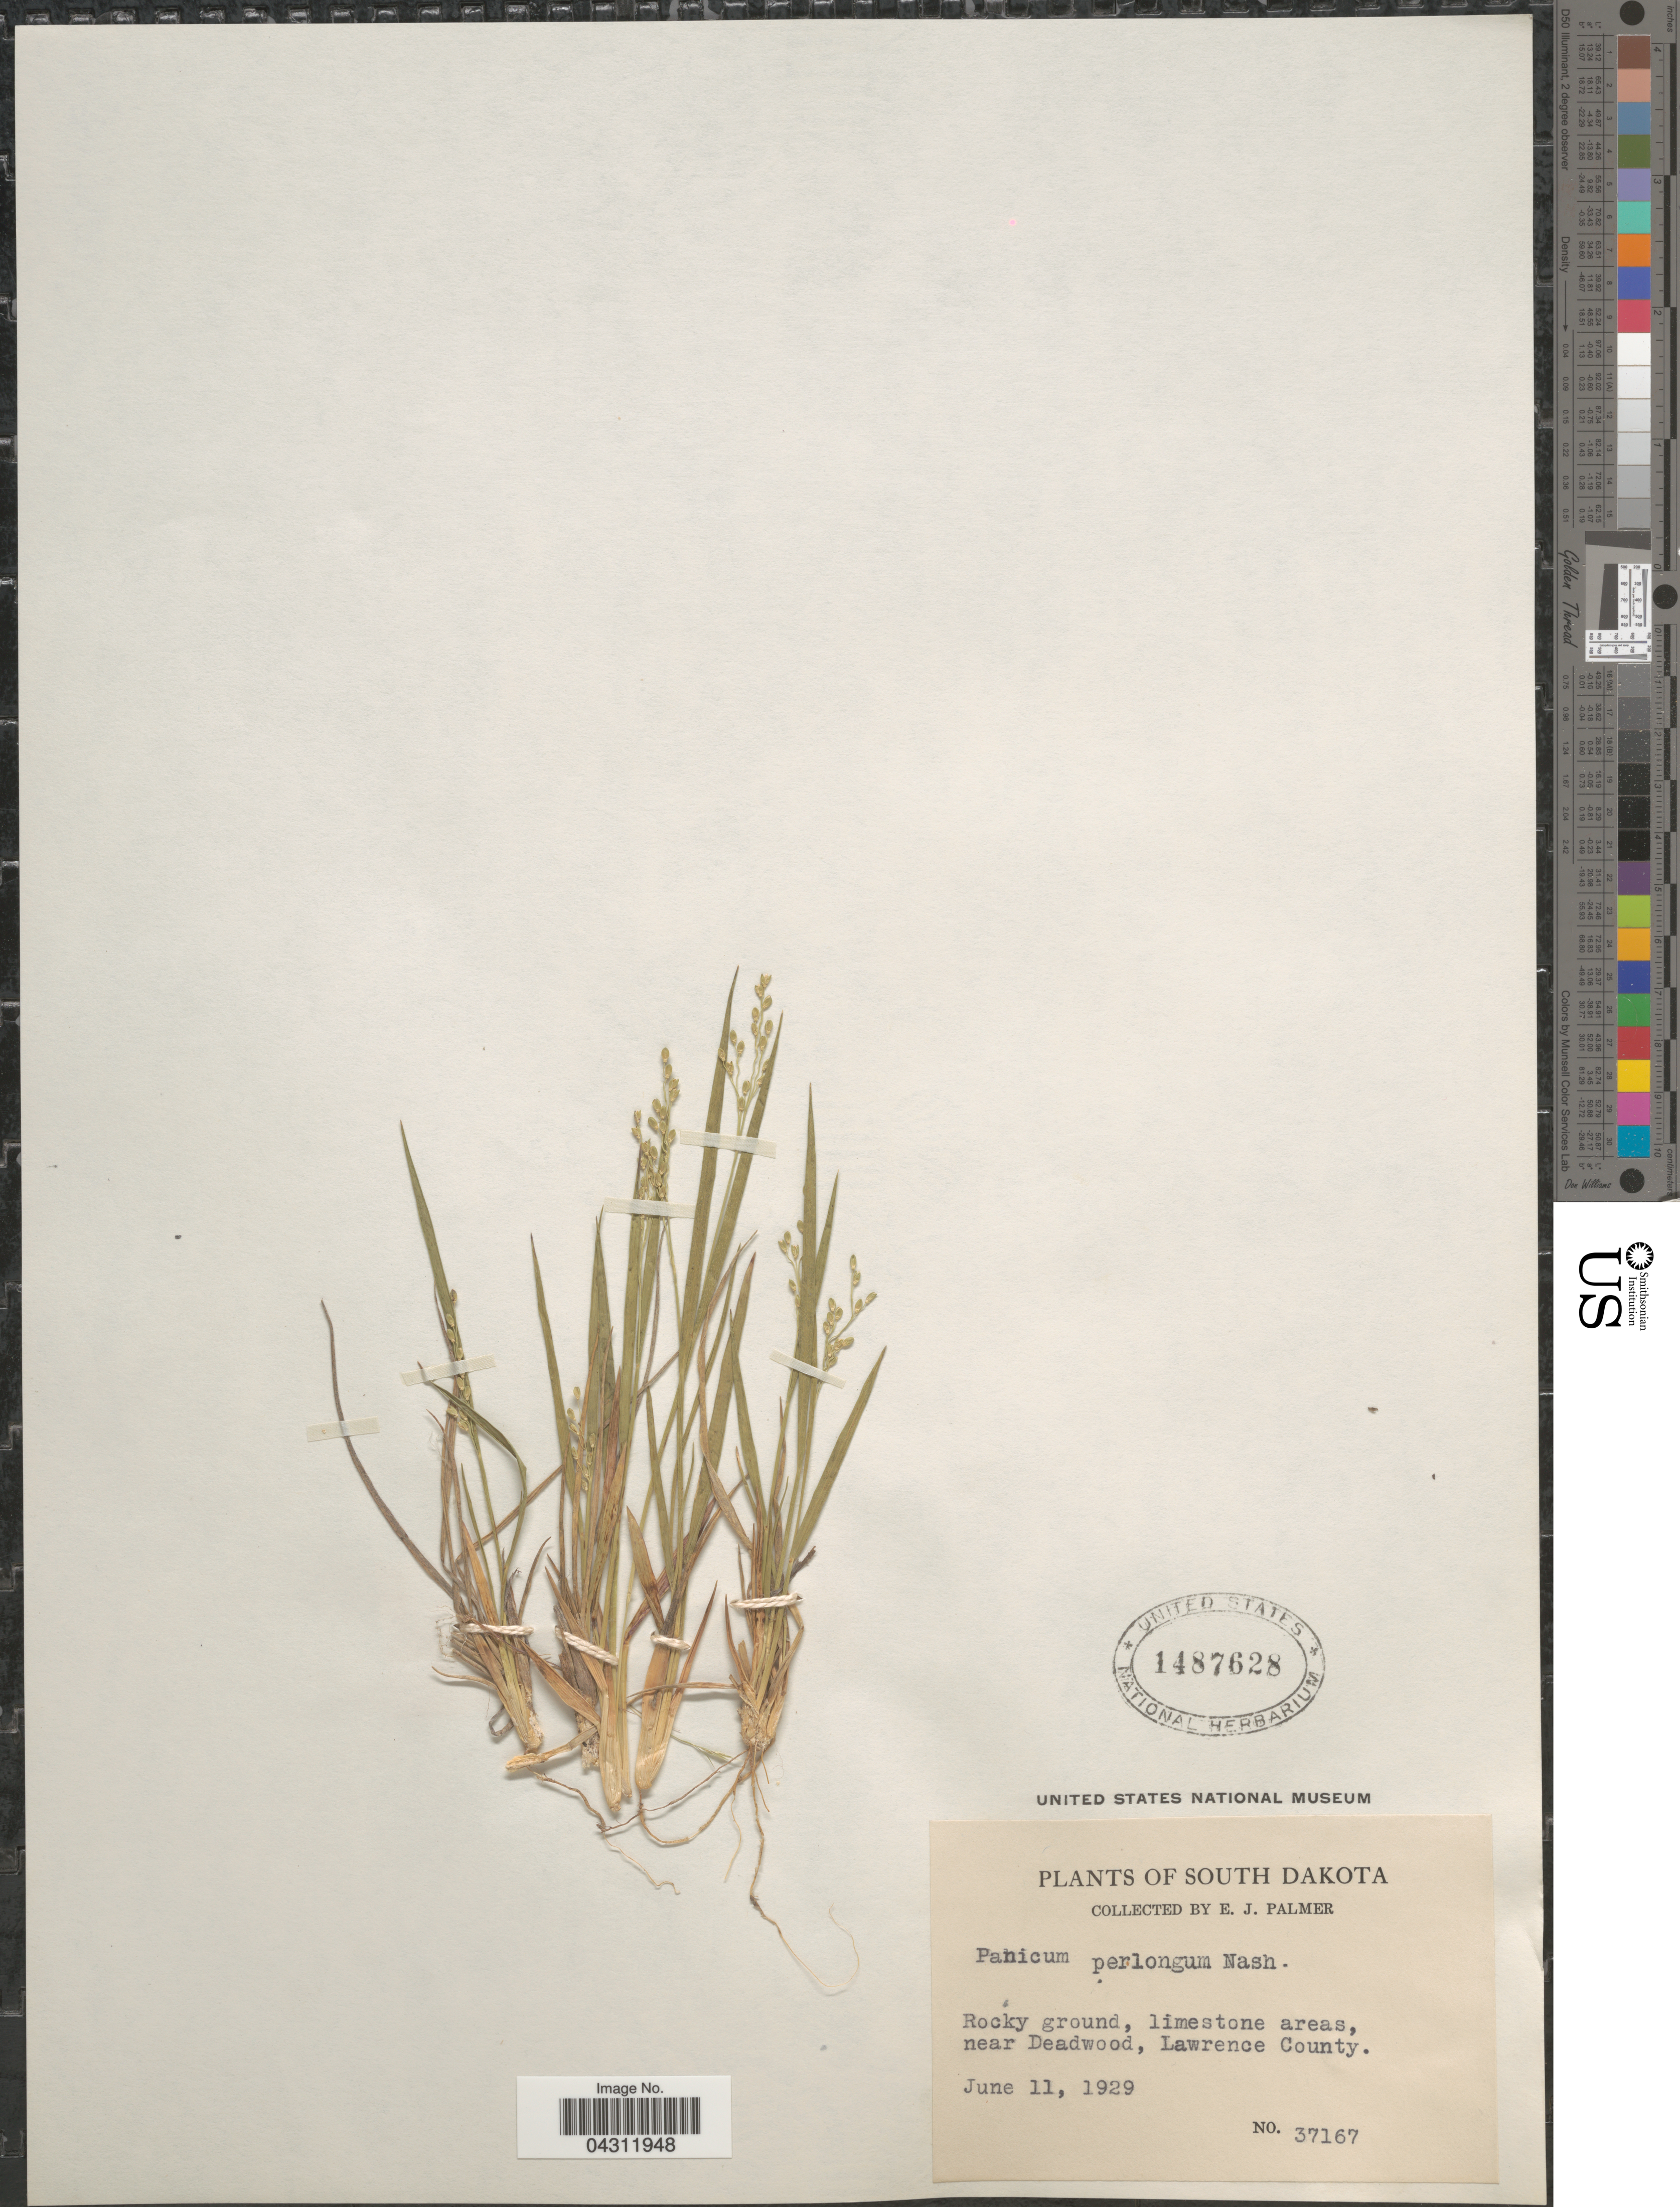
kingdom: Plantae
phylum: Tracheophyta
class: Liliopsida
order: Poales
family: Poaceae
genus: Dichanthelium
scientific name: Dichanthelium wilcoxianum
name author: Freckmann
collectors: E. J. Palmer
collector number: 37167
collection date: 1929-06-11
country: United States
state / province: South Dakota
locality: Rocky ground, limestone areas, near Deadwood, Lawrence County.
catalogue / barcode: US 1487628